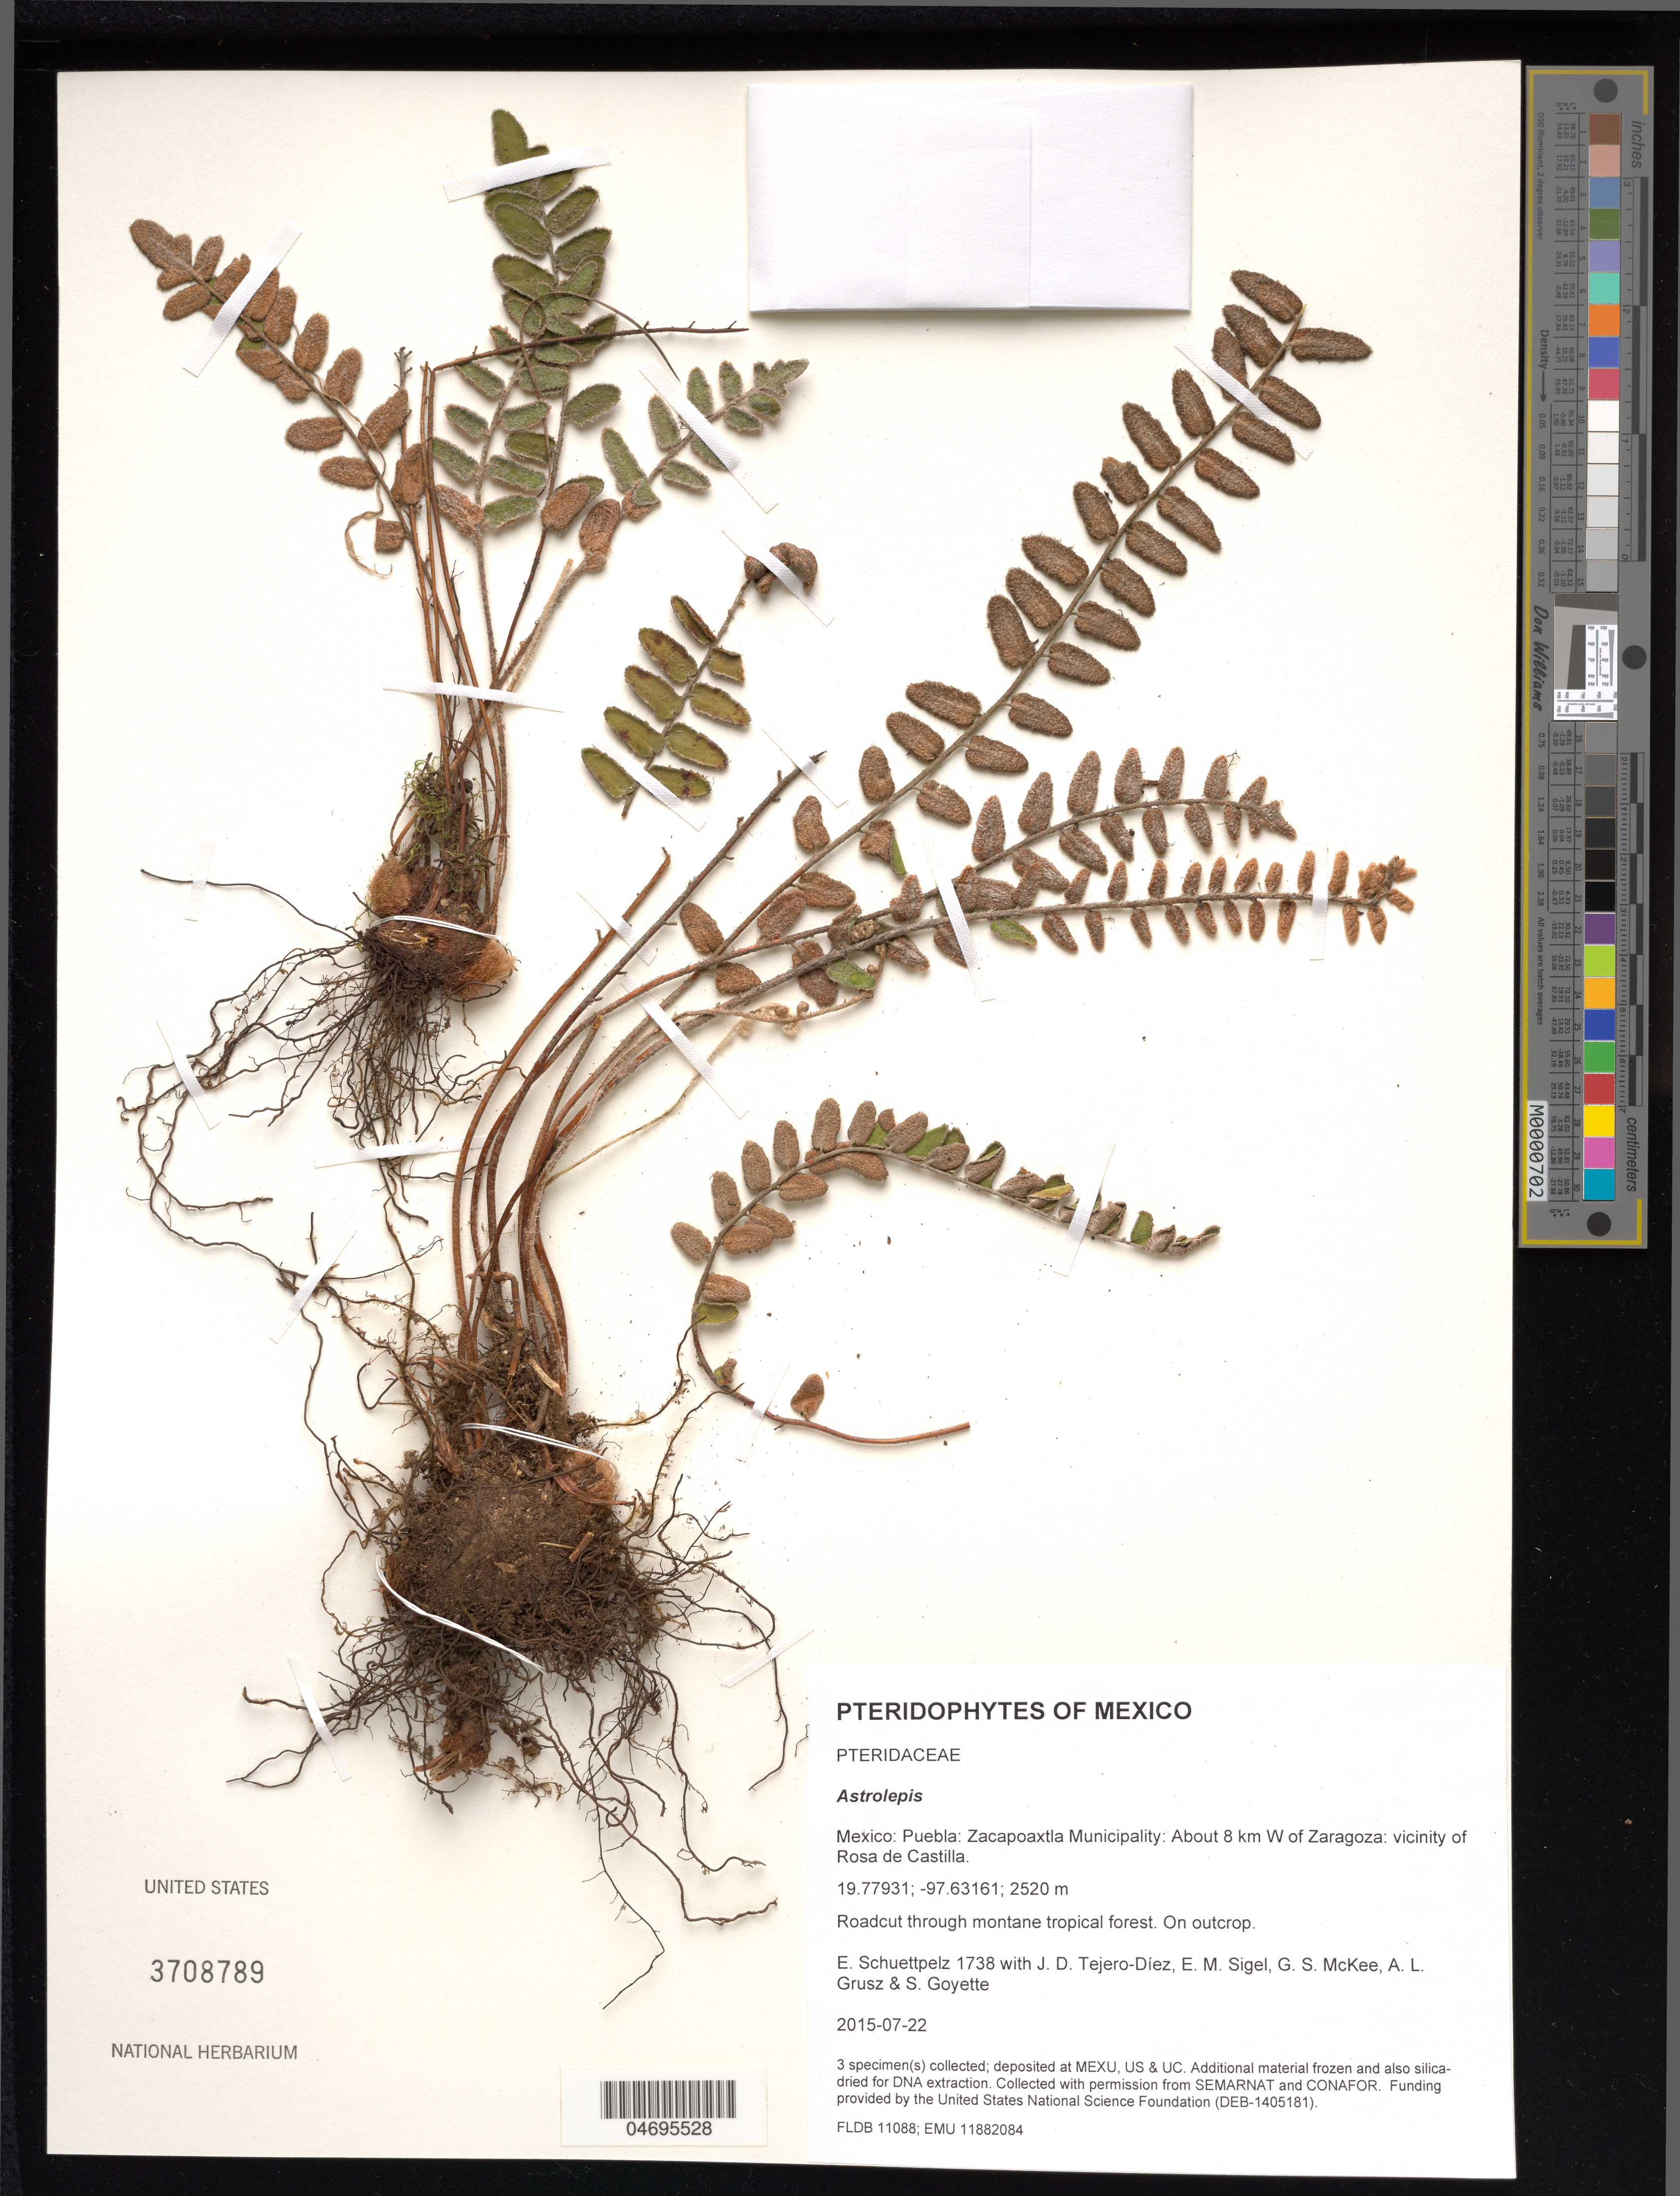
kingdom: Plantae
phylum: Tracheophyta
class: Polypodiopsida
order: Polypodiales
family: Pteridaceae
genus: Astrolepis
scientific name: Astrolepis sp.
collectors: E. Schuettpelz, D. Tejero-Díez, E. M. Sigel, G. S. McKee & A. Grusz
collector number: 1738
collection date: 2015-07-22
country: Mexico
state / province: Puebla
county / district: Zacapoaxtla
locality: About 8 km W of Zaragoza: vicinity of Rosa de Castilla.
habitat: Roadcut through montane tropical forest.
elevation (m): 2520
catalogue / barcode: US 3708789